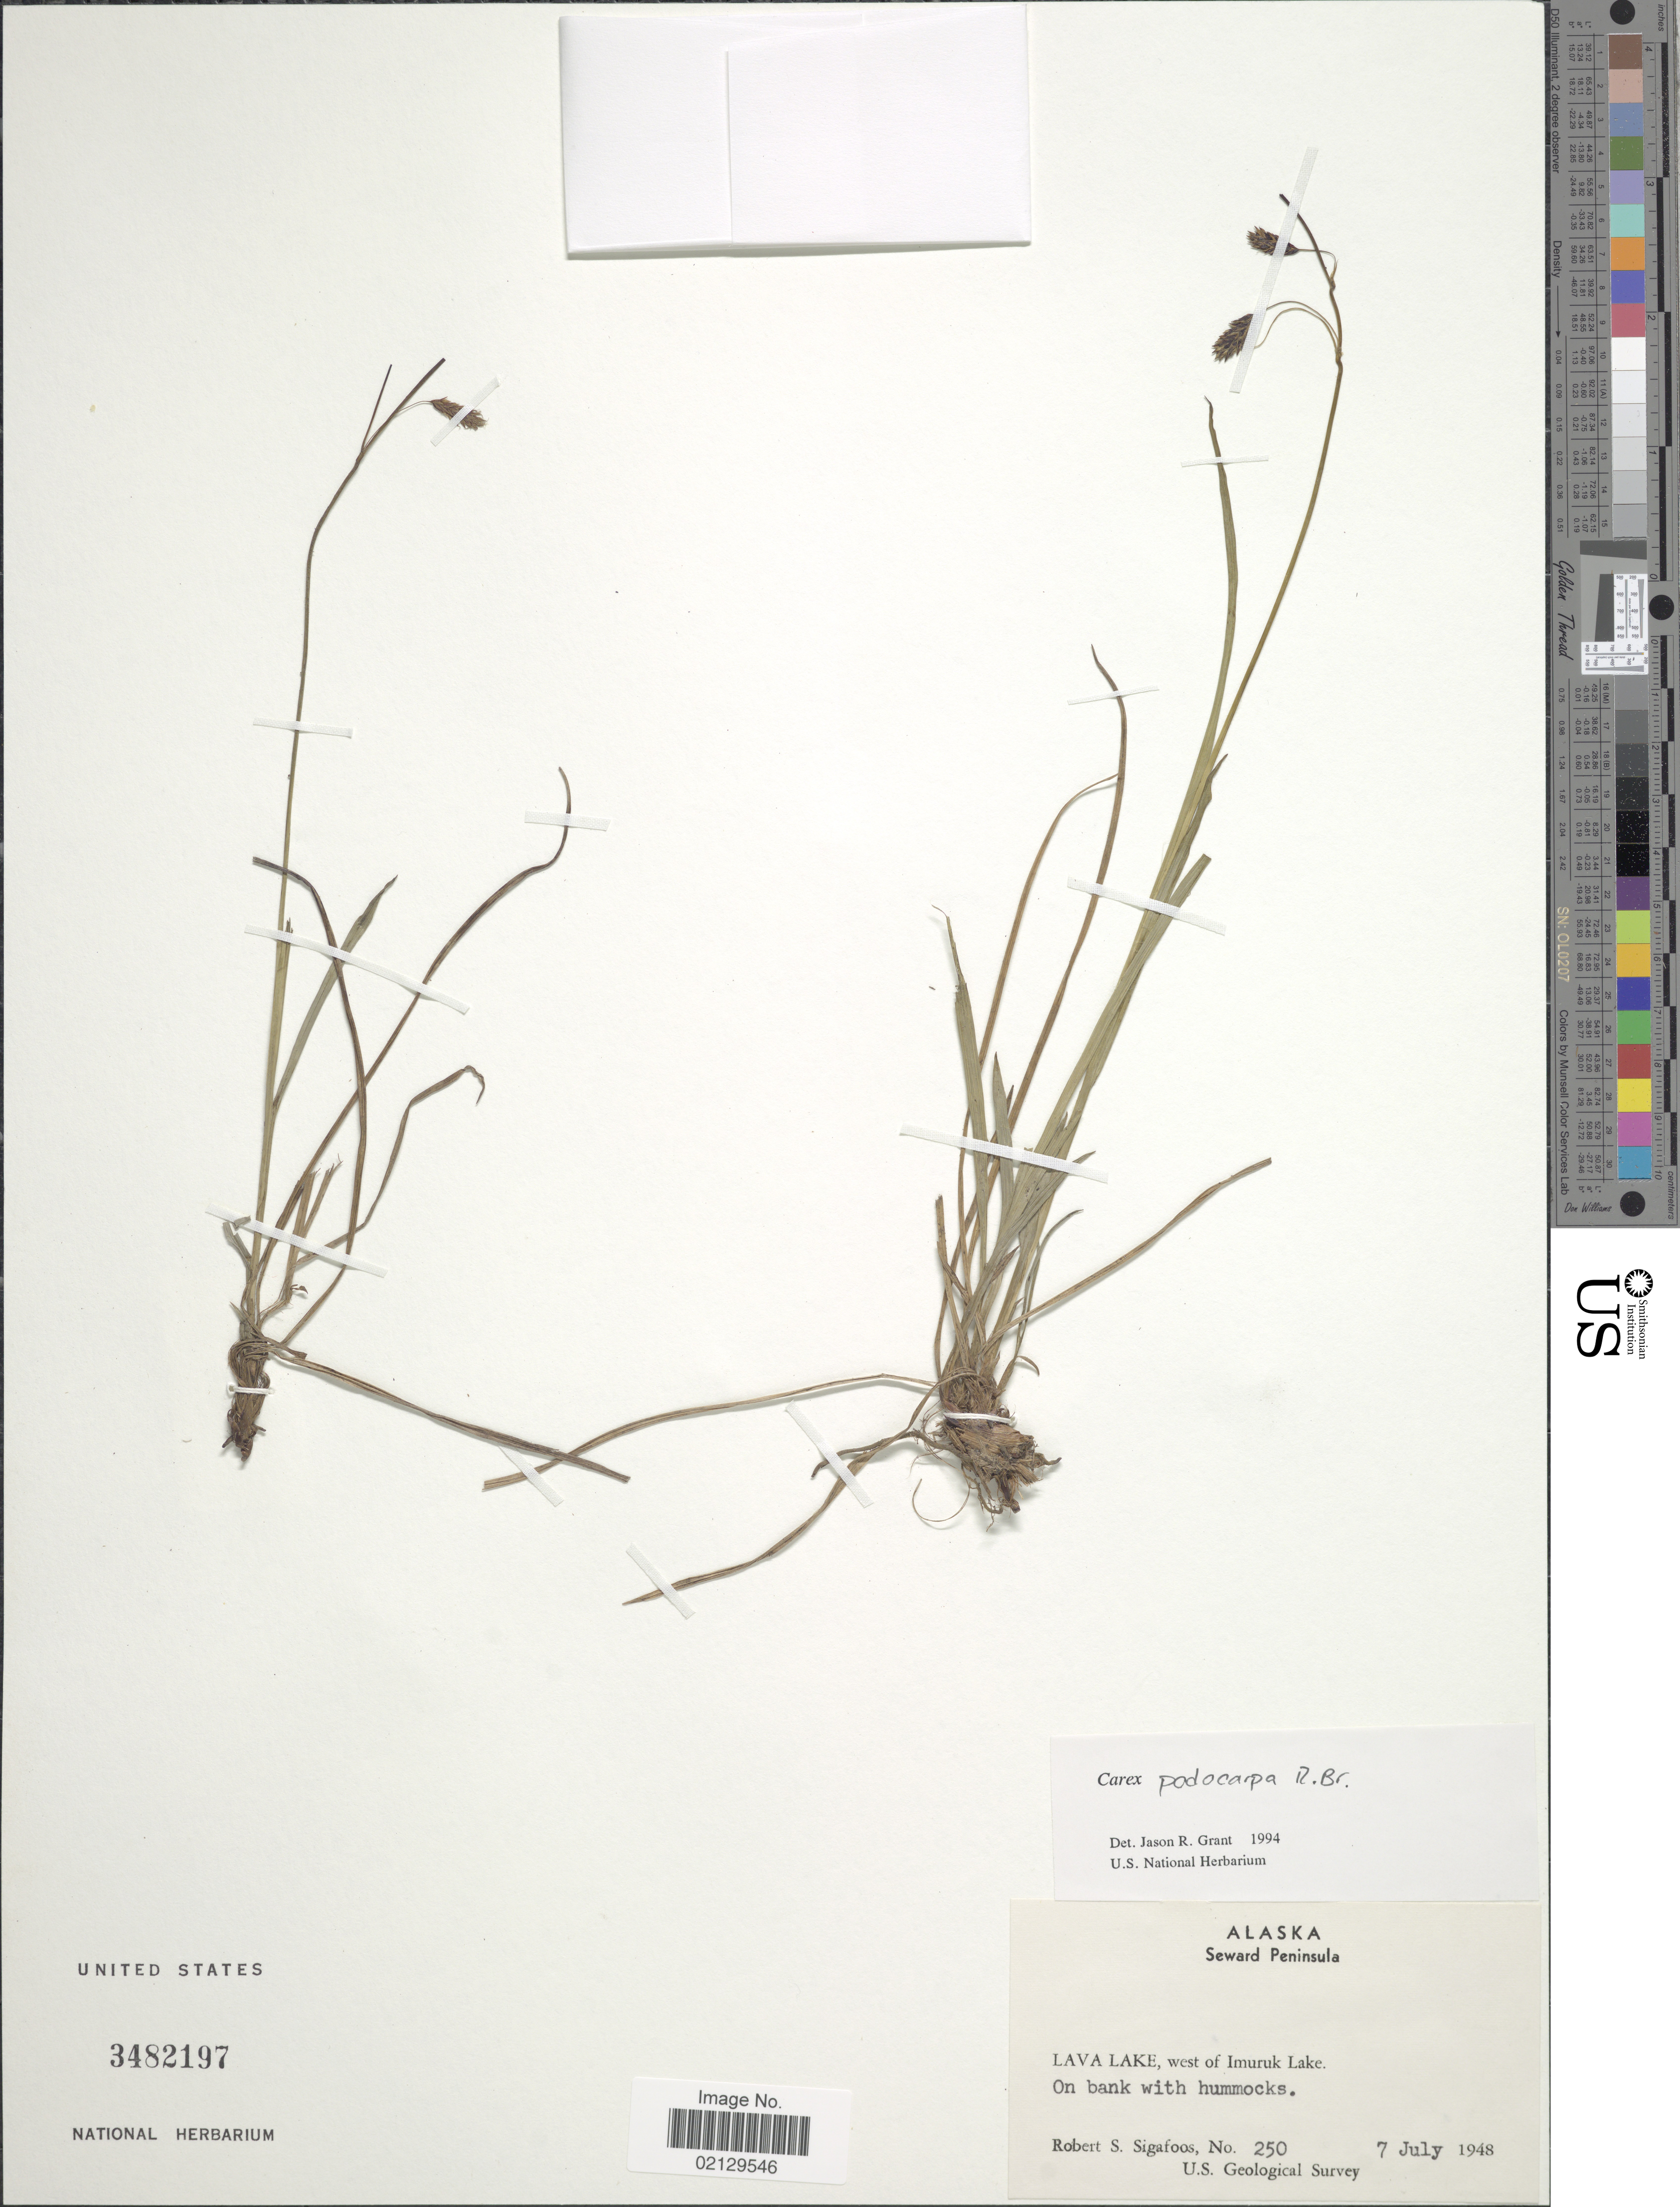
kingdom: Plantae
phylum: Tracheophyta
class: Liliopsida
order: Poales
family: Cyperaceae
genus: Carex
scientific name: Carex podocarpa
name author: R. Br.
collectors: R. Sigafoos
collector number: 250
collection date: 1948-07-07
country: United States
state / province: Alaska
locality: Seward Peninsula, Lava Lake, west of Imuruk Lake, On bank with hummocks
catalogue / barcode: US 3482197